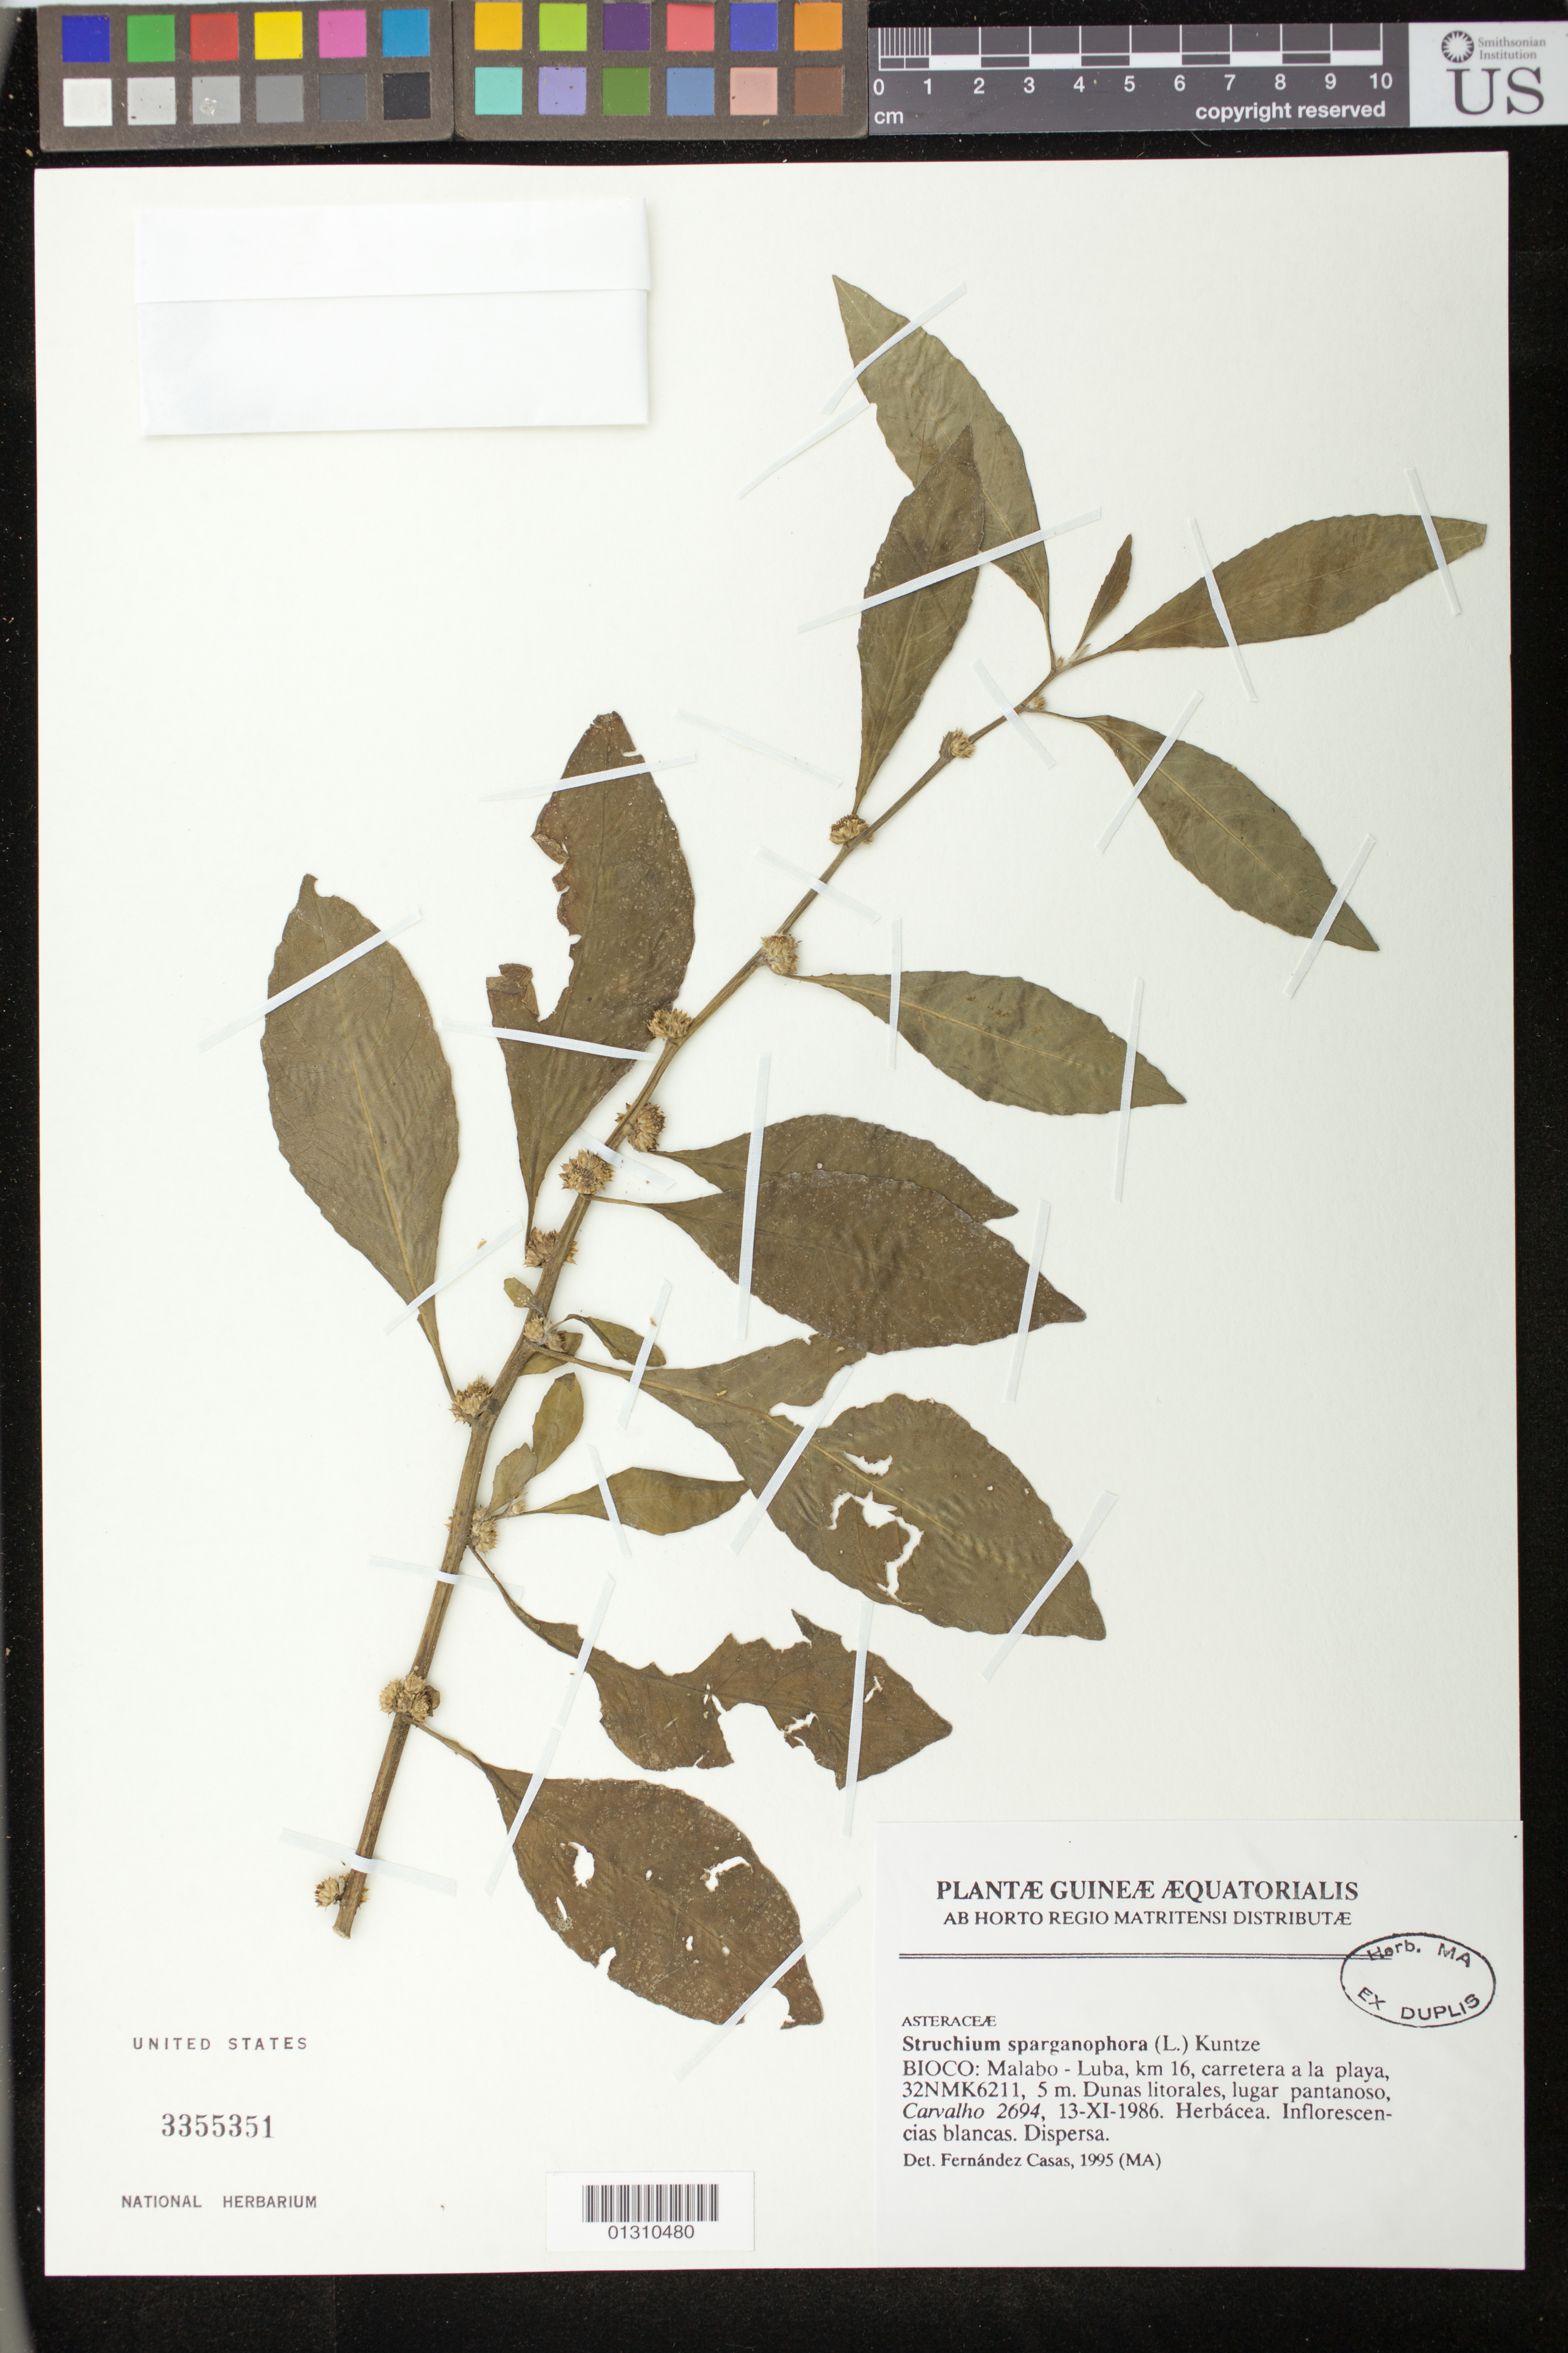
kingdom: Plantae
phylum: Tracheophyta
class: Magnoliopsida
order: Asterales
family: Asteraceae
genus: Struchium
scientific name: Struchium sparganophorum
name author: (L.) Kuntze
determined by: Fernández Casas, F. J.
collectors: Carvalho, --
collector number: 2694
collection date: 1986-11-13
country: Equatorial Guinea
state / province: Bioko Norte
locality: Bioco: Malabo - Luba, km 16, carretera a la playa, 32NMK6211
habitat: Dunas litorales, lugar pantanoso.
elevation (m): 5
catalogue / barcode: US 3355351